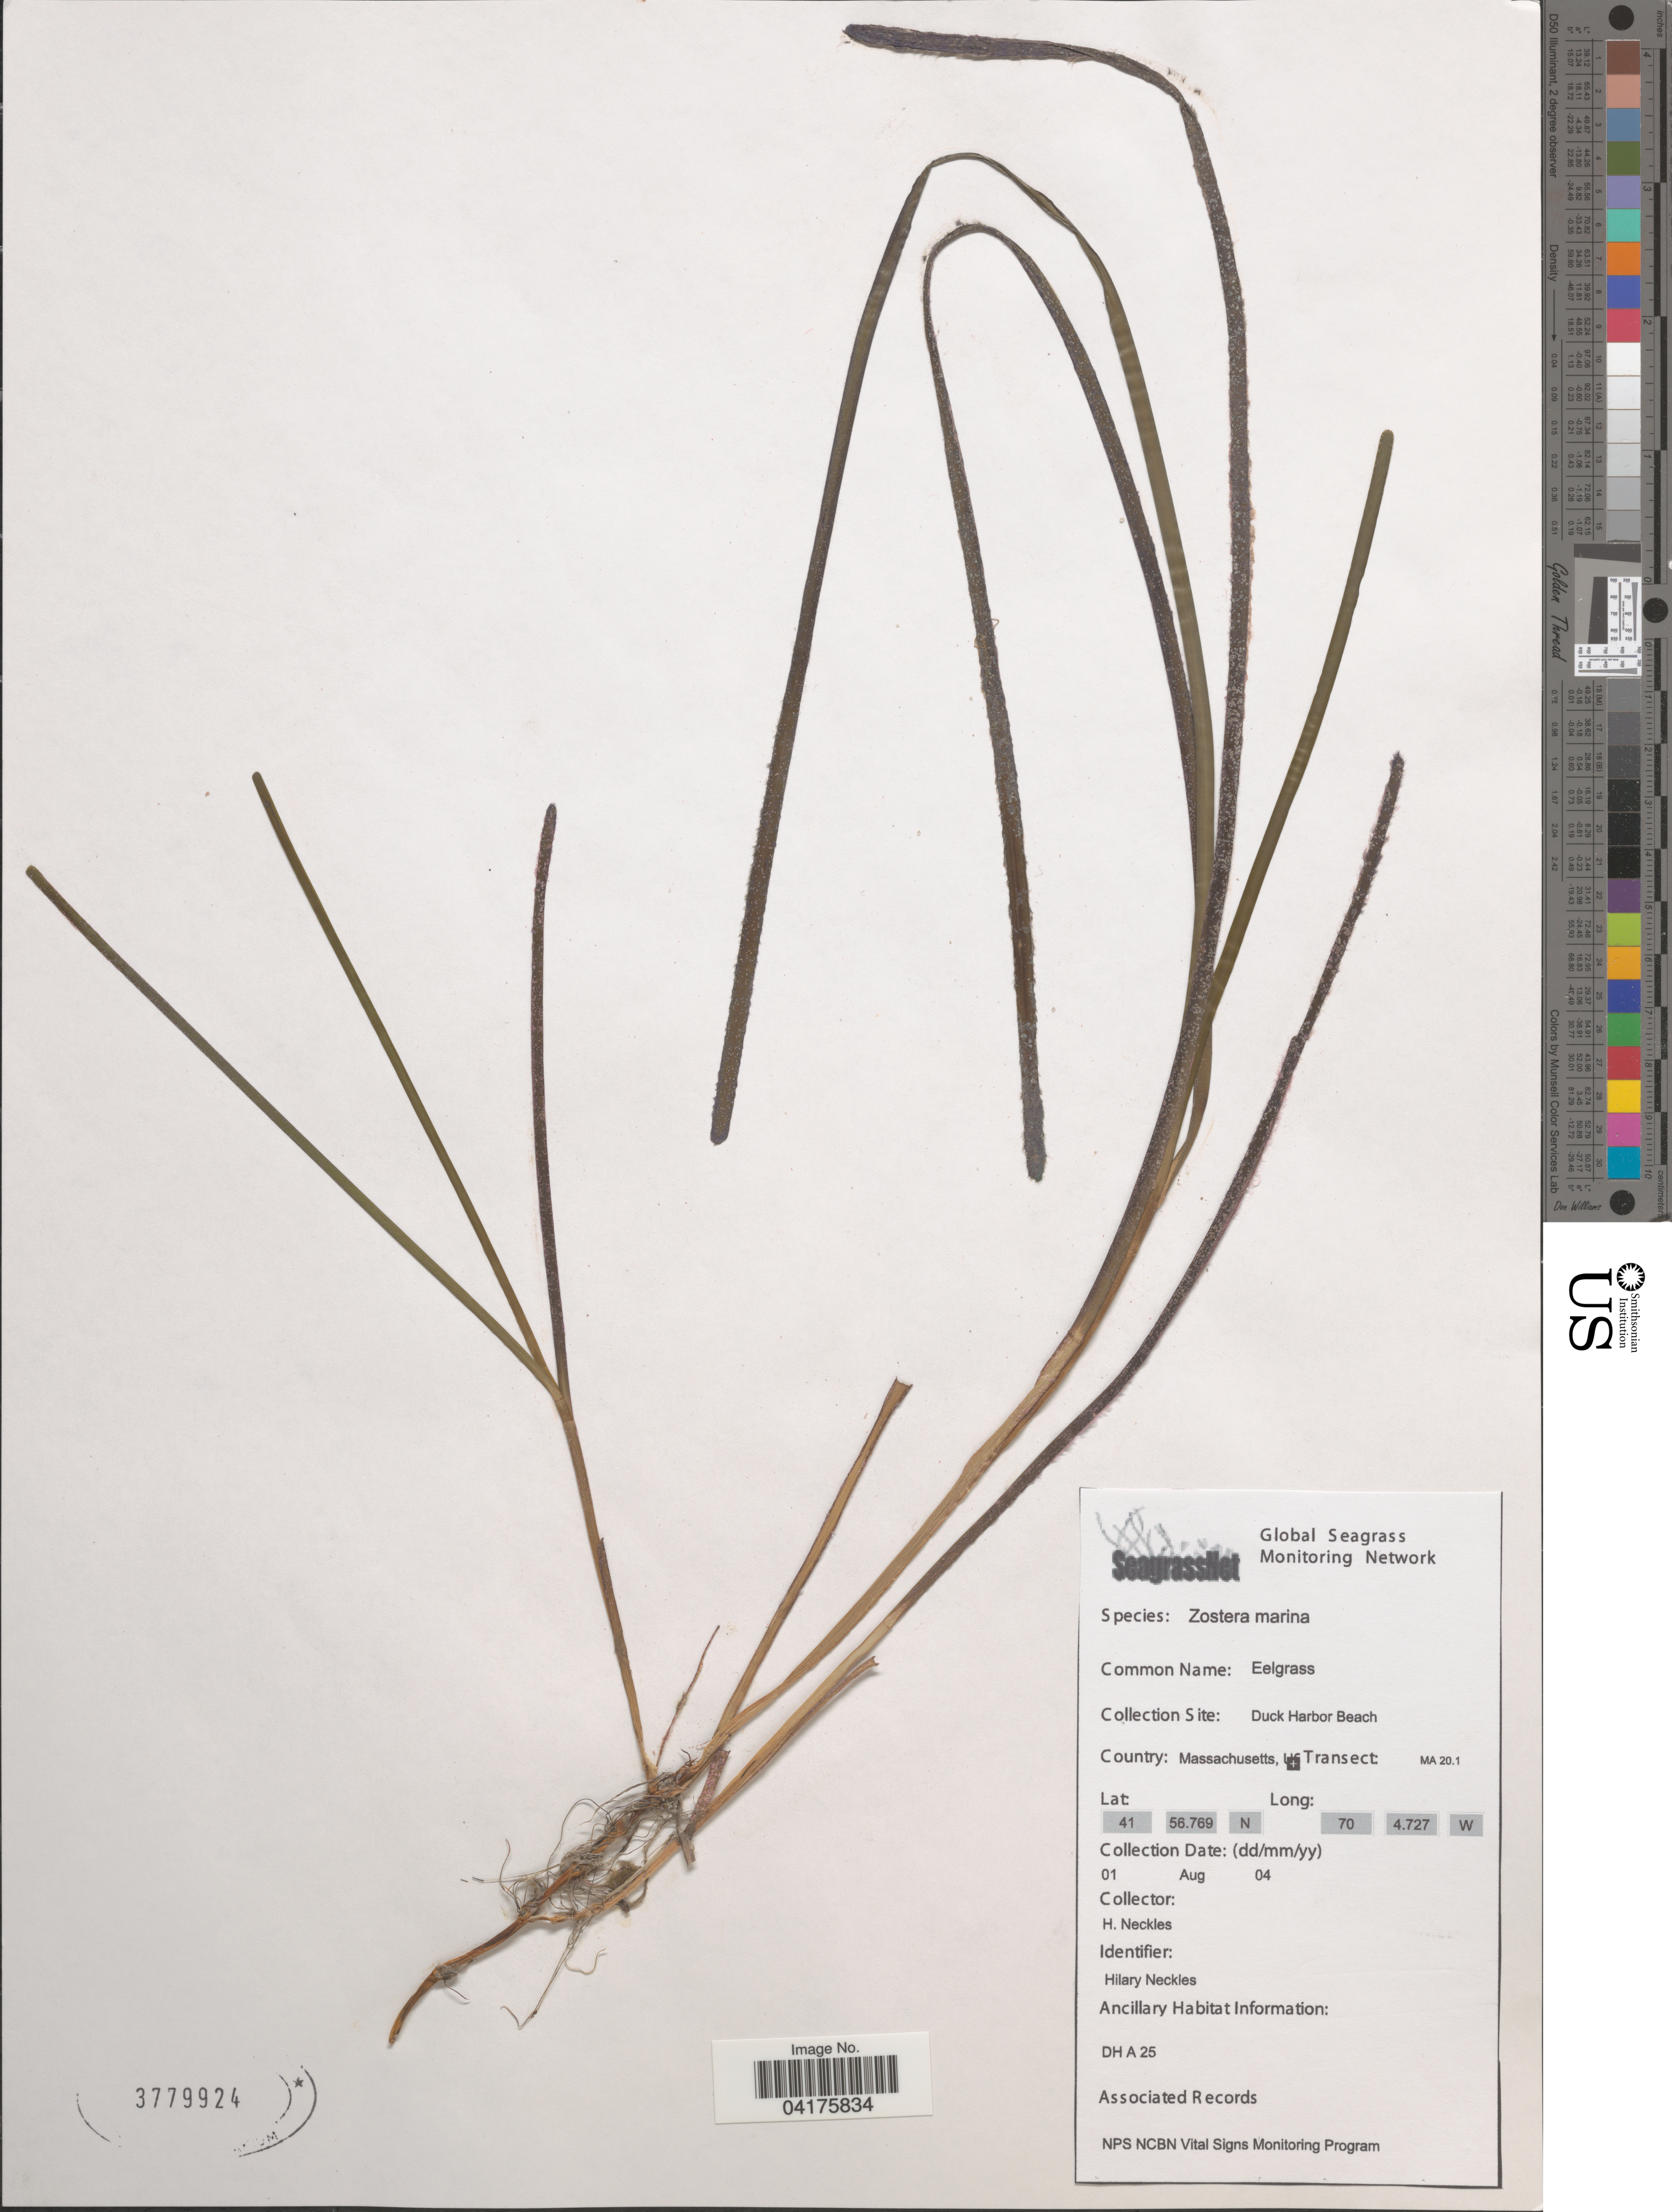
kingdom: Plantae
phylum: Tracheophyta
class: Liliopsida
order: Alismatales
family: Zosteraceae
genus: Zostera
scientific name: Zostera marina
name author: L.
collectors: H. Neckles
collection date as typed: Transcribed d/m/y: 1/8/4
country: United States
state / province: Massachusetts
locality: Duck Harbor Beach.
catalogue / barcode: US 3779924